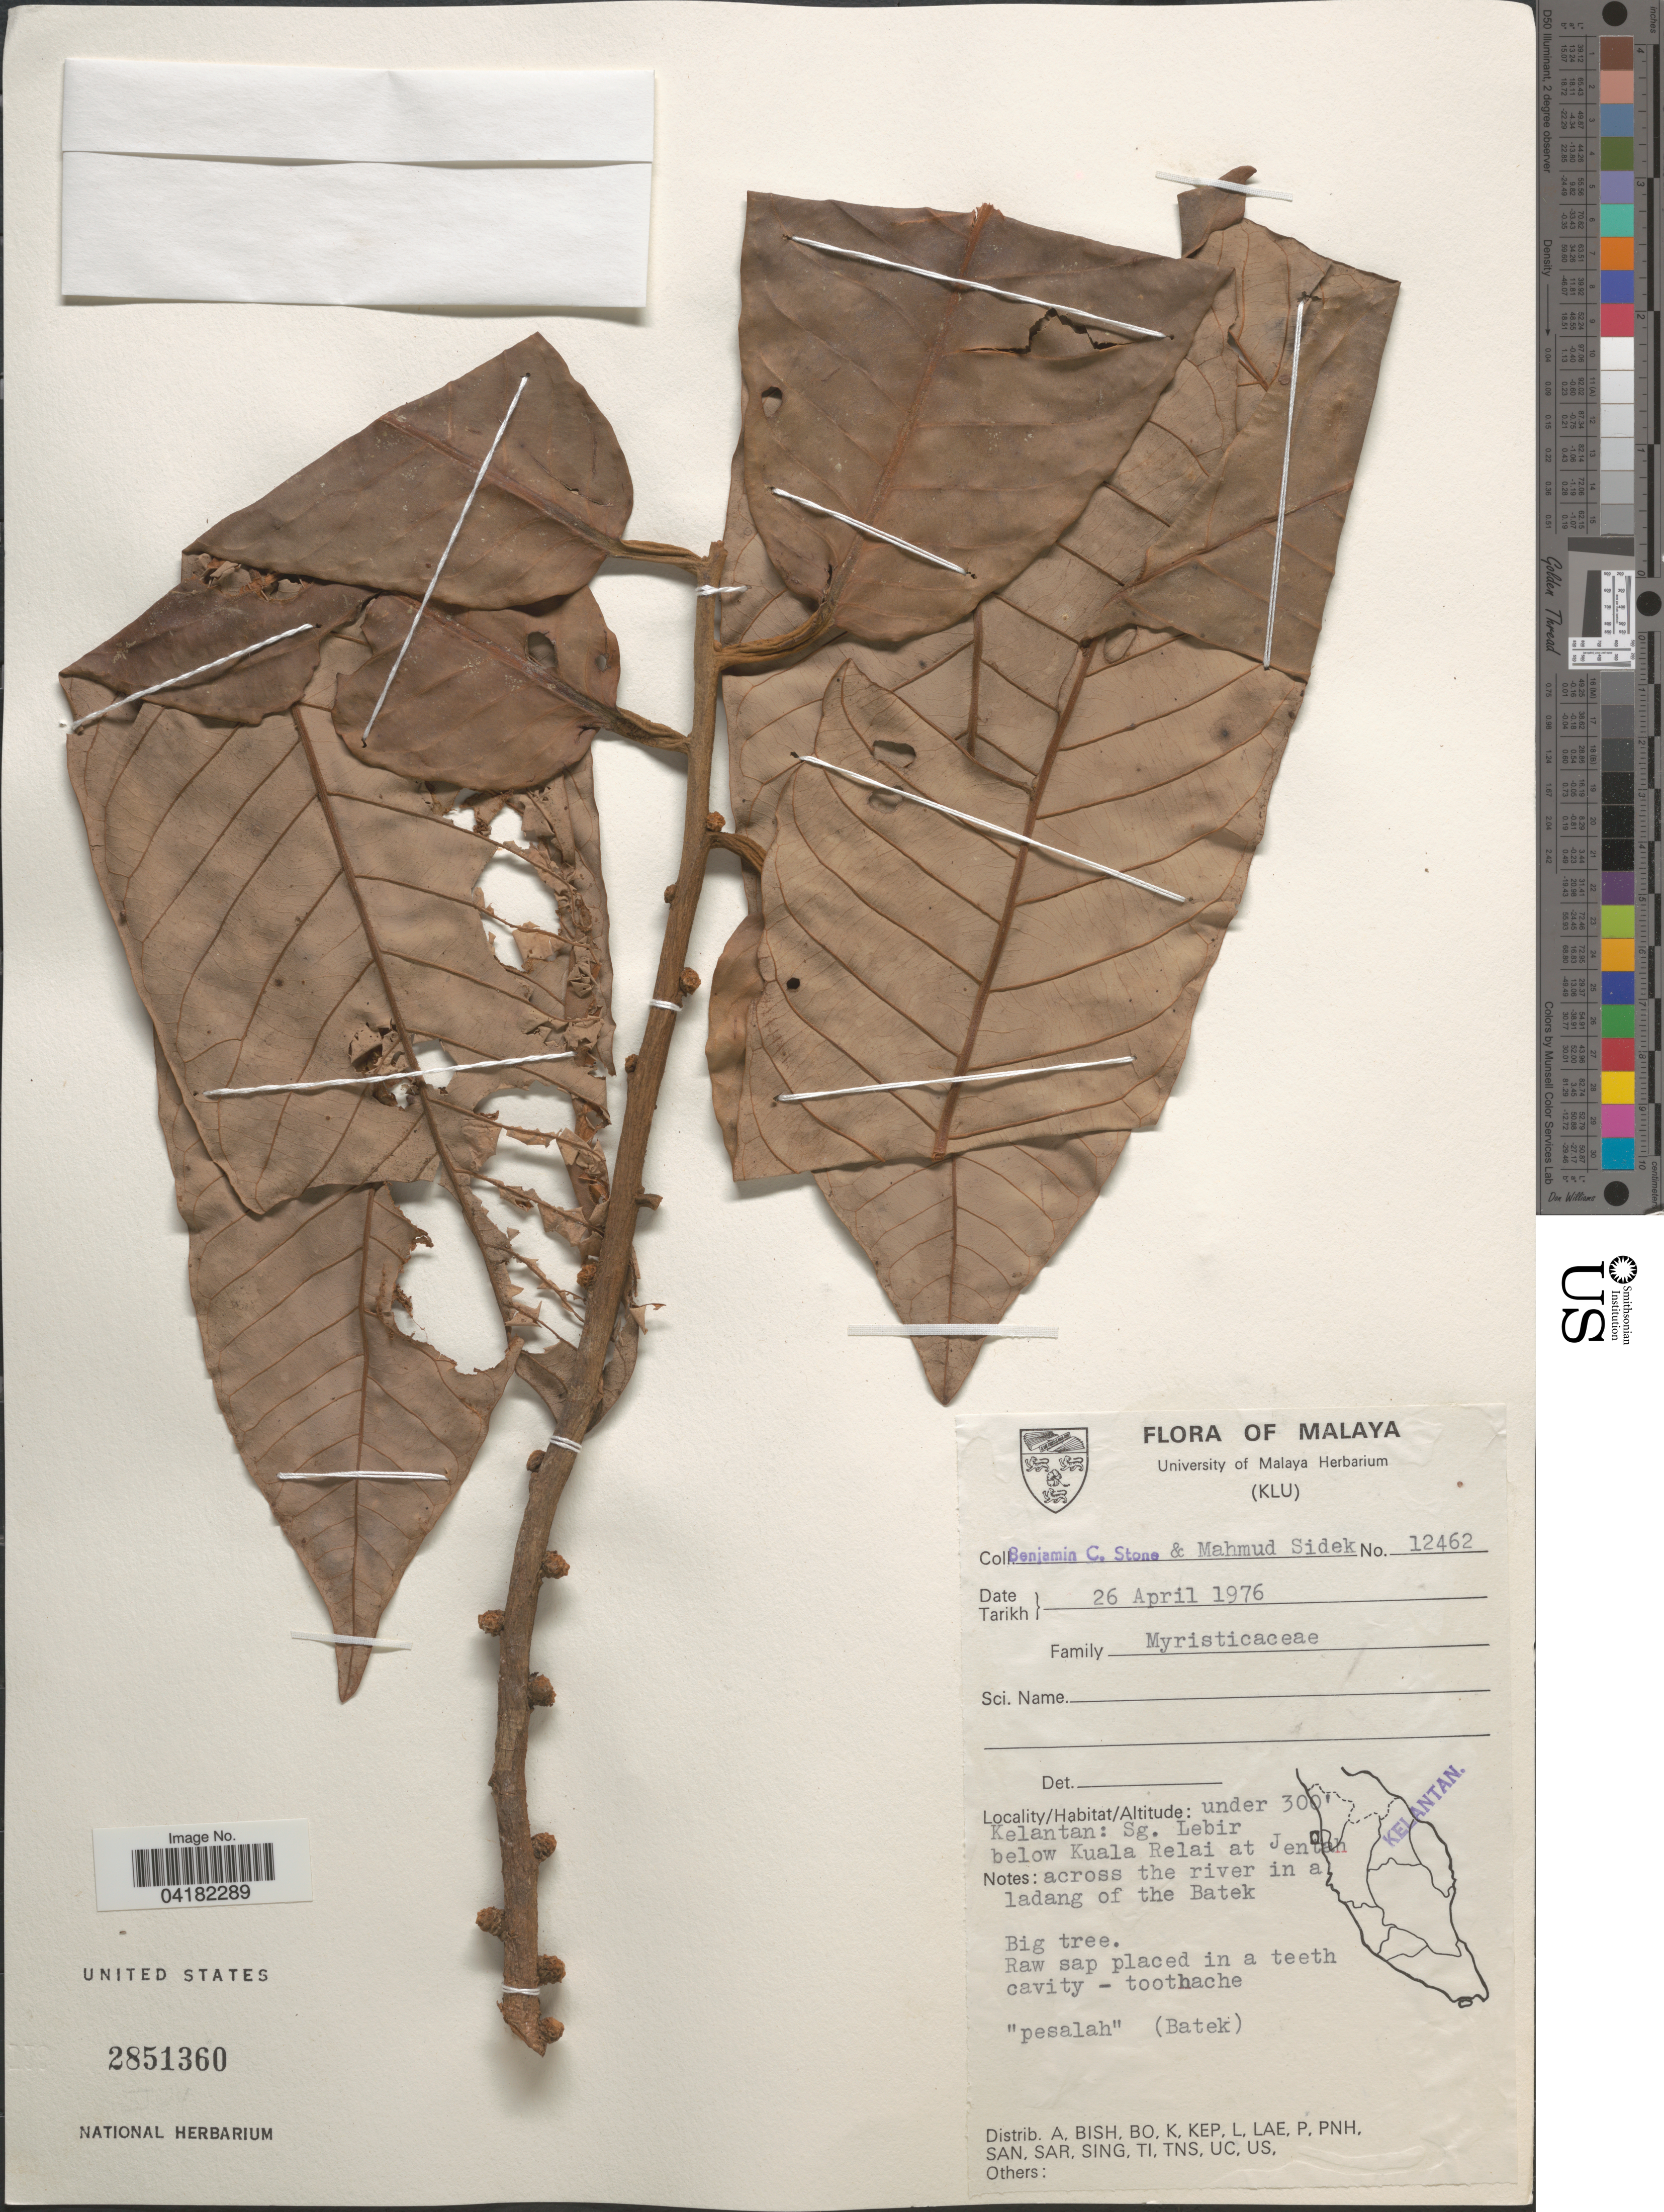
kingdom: Plantae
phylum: Tracheophyta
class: Magnoliopsida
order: Magnoliales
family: Myristicaceae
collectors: B. C. Stone & M. Sidek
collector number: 12462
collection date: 1976-04-26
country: Malaysia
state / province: Kelantan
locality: Malaya. Sg. Lebir below Kuala Relai at Jentah across the river in a ladang of the Batek.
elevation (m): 91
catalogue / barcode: US 2851360